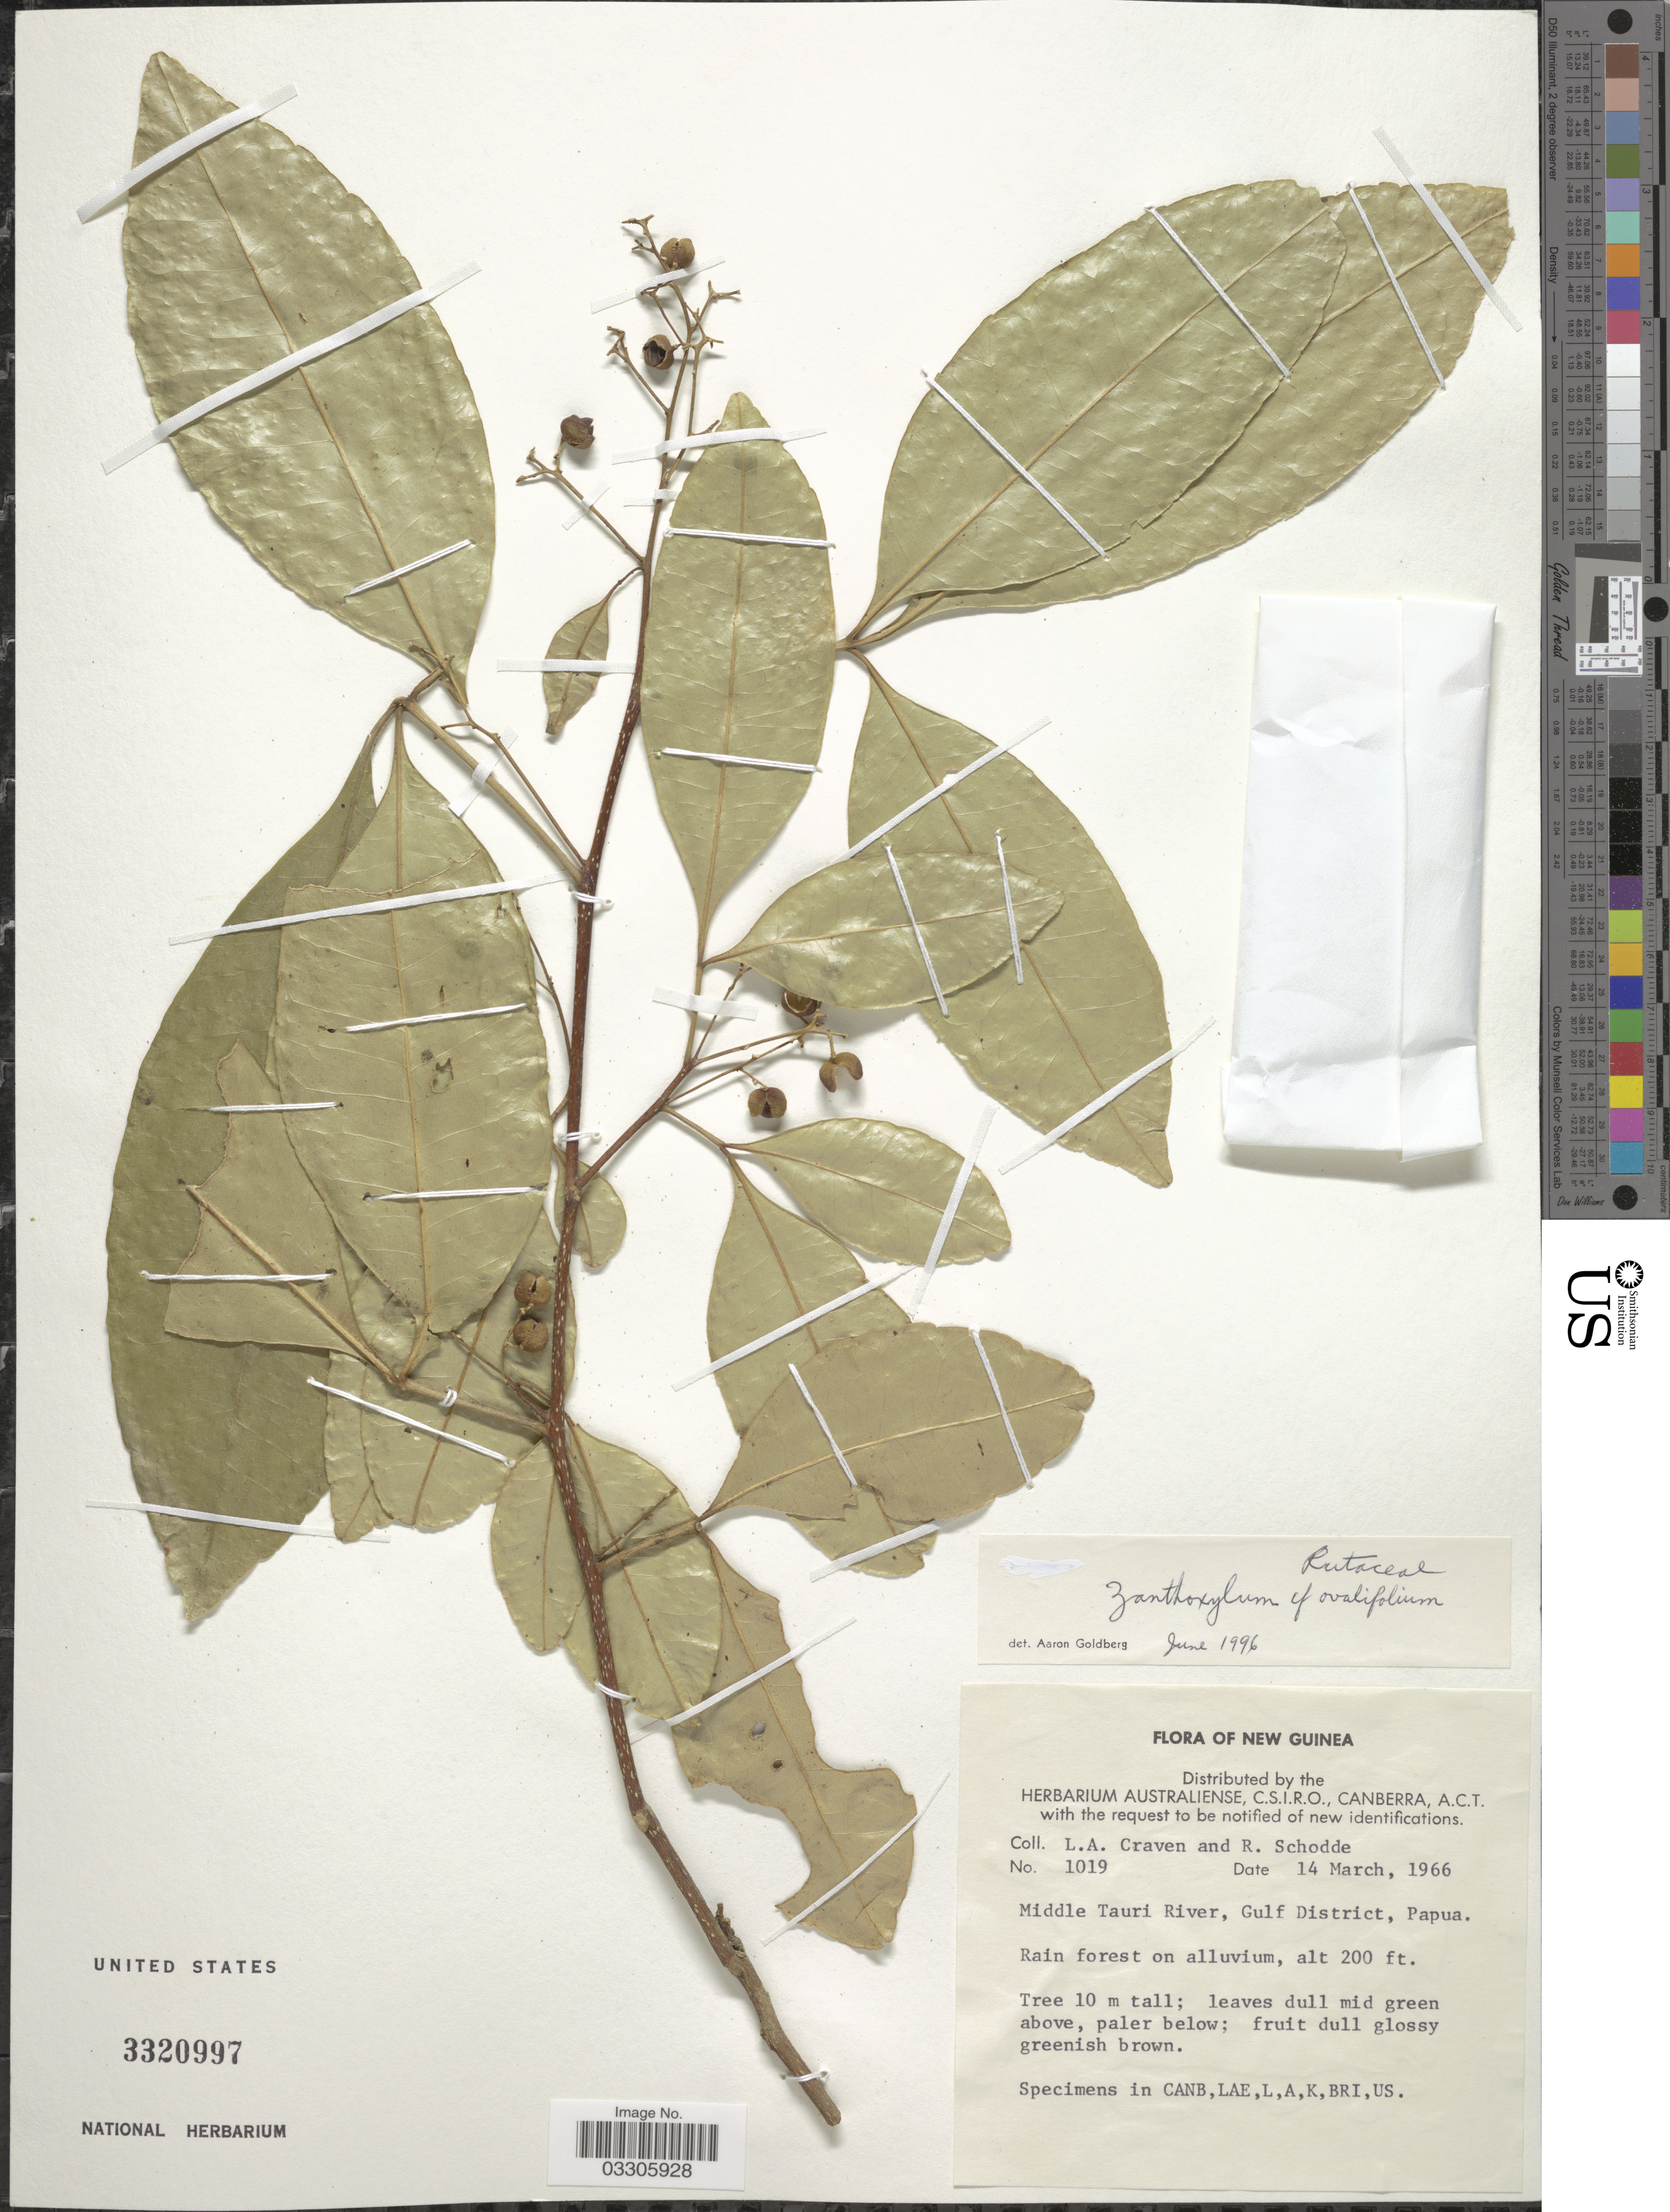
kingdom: Plantae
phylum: Tracheophyta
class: Magnoliopsida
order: Sapindales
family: Rutaceae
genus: Zanthoxylum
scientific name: Zanthoxylum ovalifolium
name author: Wight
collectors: L. A. Craven & R. Schodde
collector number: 1019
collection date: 1966-03-14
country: Papua New Guinea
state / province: Gulf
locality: New Guinea, Middle Tauri River, Gulf District.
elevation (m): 61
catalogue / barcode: US 3320997